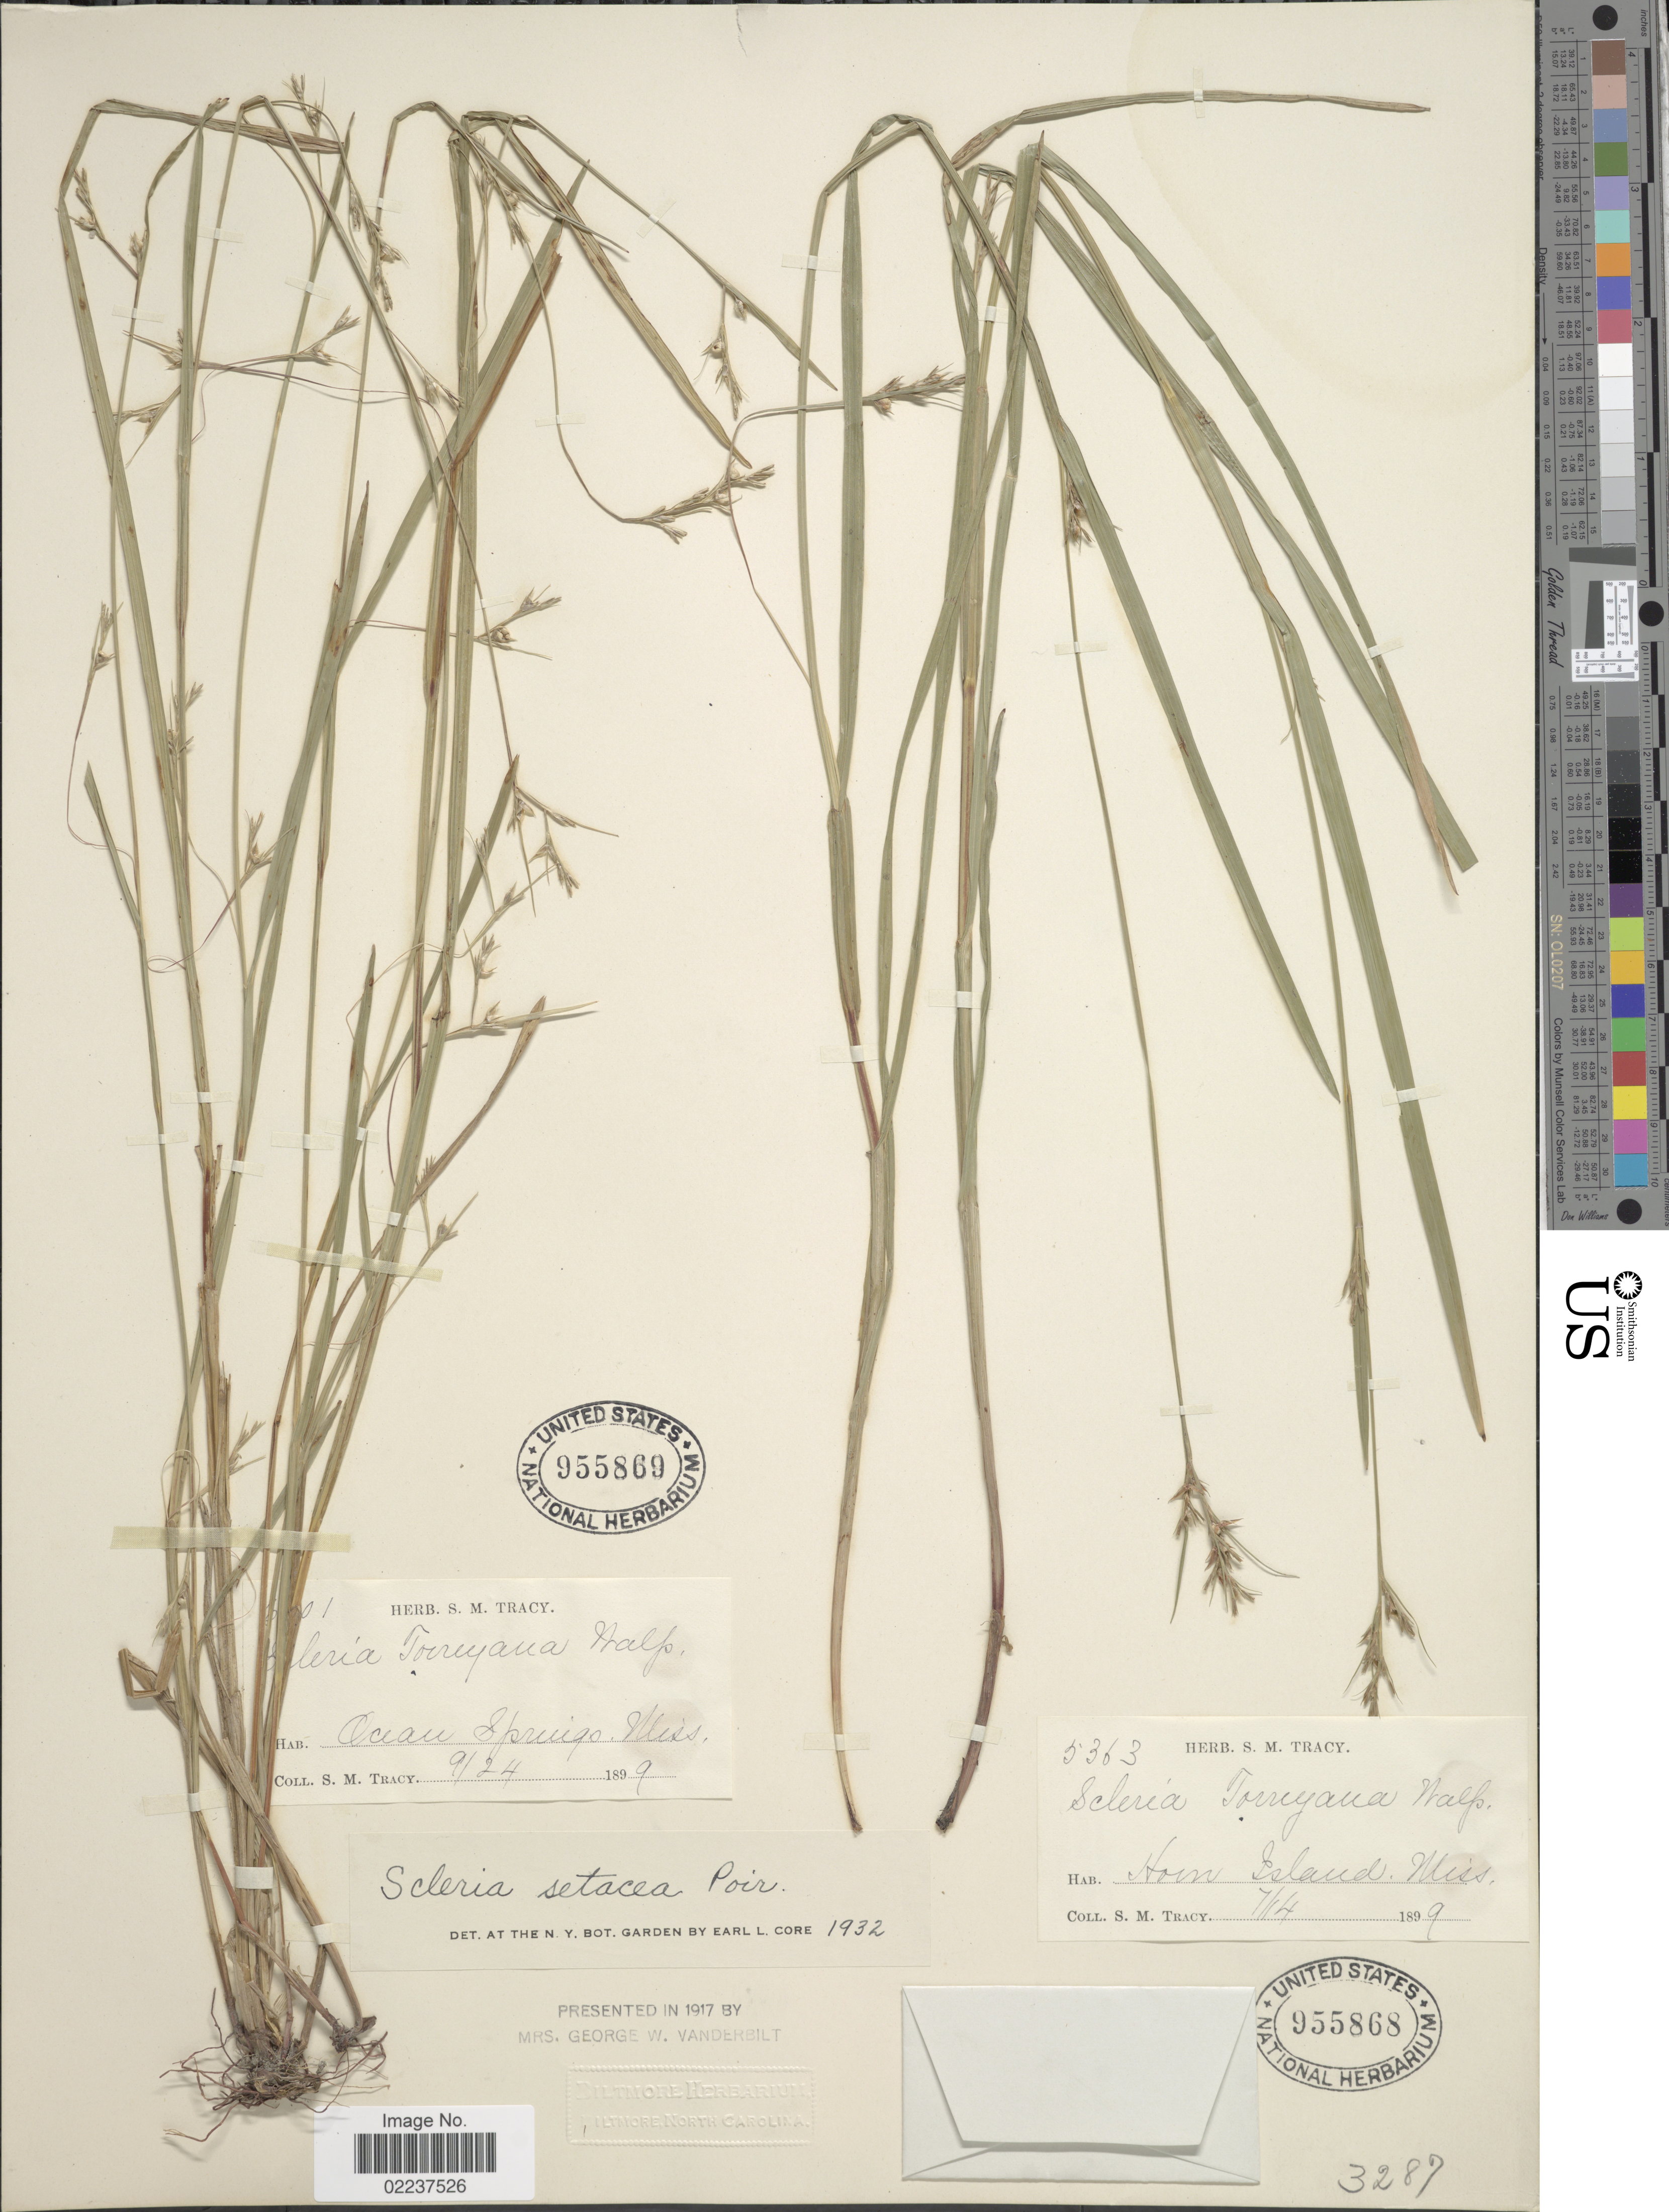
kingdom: Plantae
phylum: Tracheophyta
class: Liliopsida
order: Poales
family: Cyperaceae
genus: Scleria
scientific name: Scleria muehlenbergii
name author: Steud.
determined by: Strong, Mark T., (BOT), Smithsonian Institution - National Museum of Natural History (UNITED STATES)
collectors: S. M. Tracy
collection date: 1899-09-24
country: United States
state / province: Mississippi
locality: Ocean Springs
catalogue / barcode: US 955869